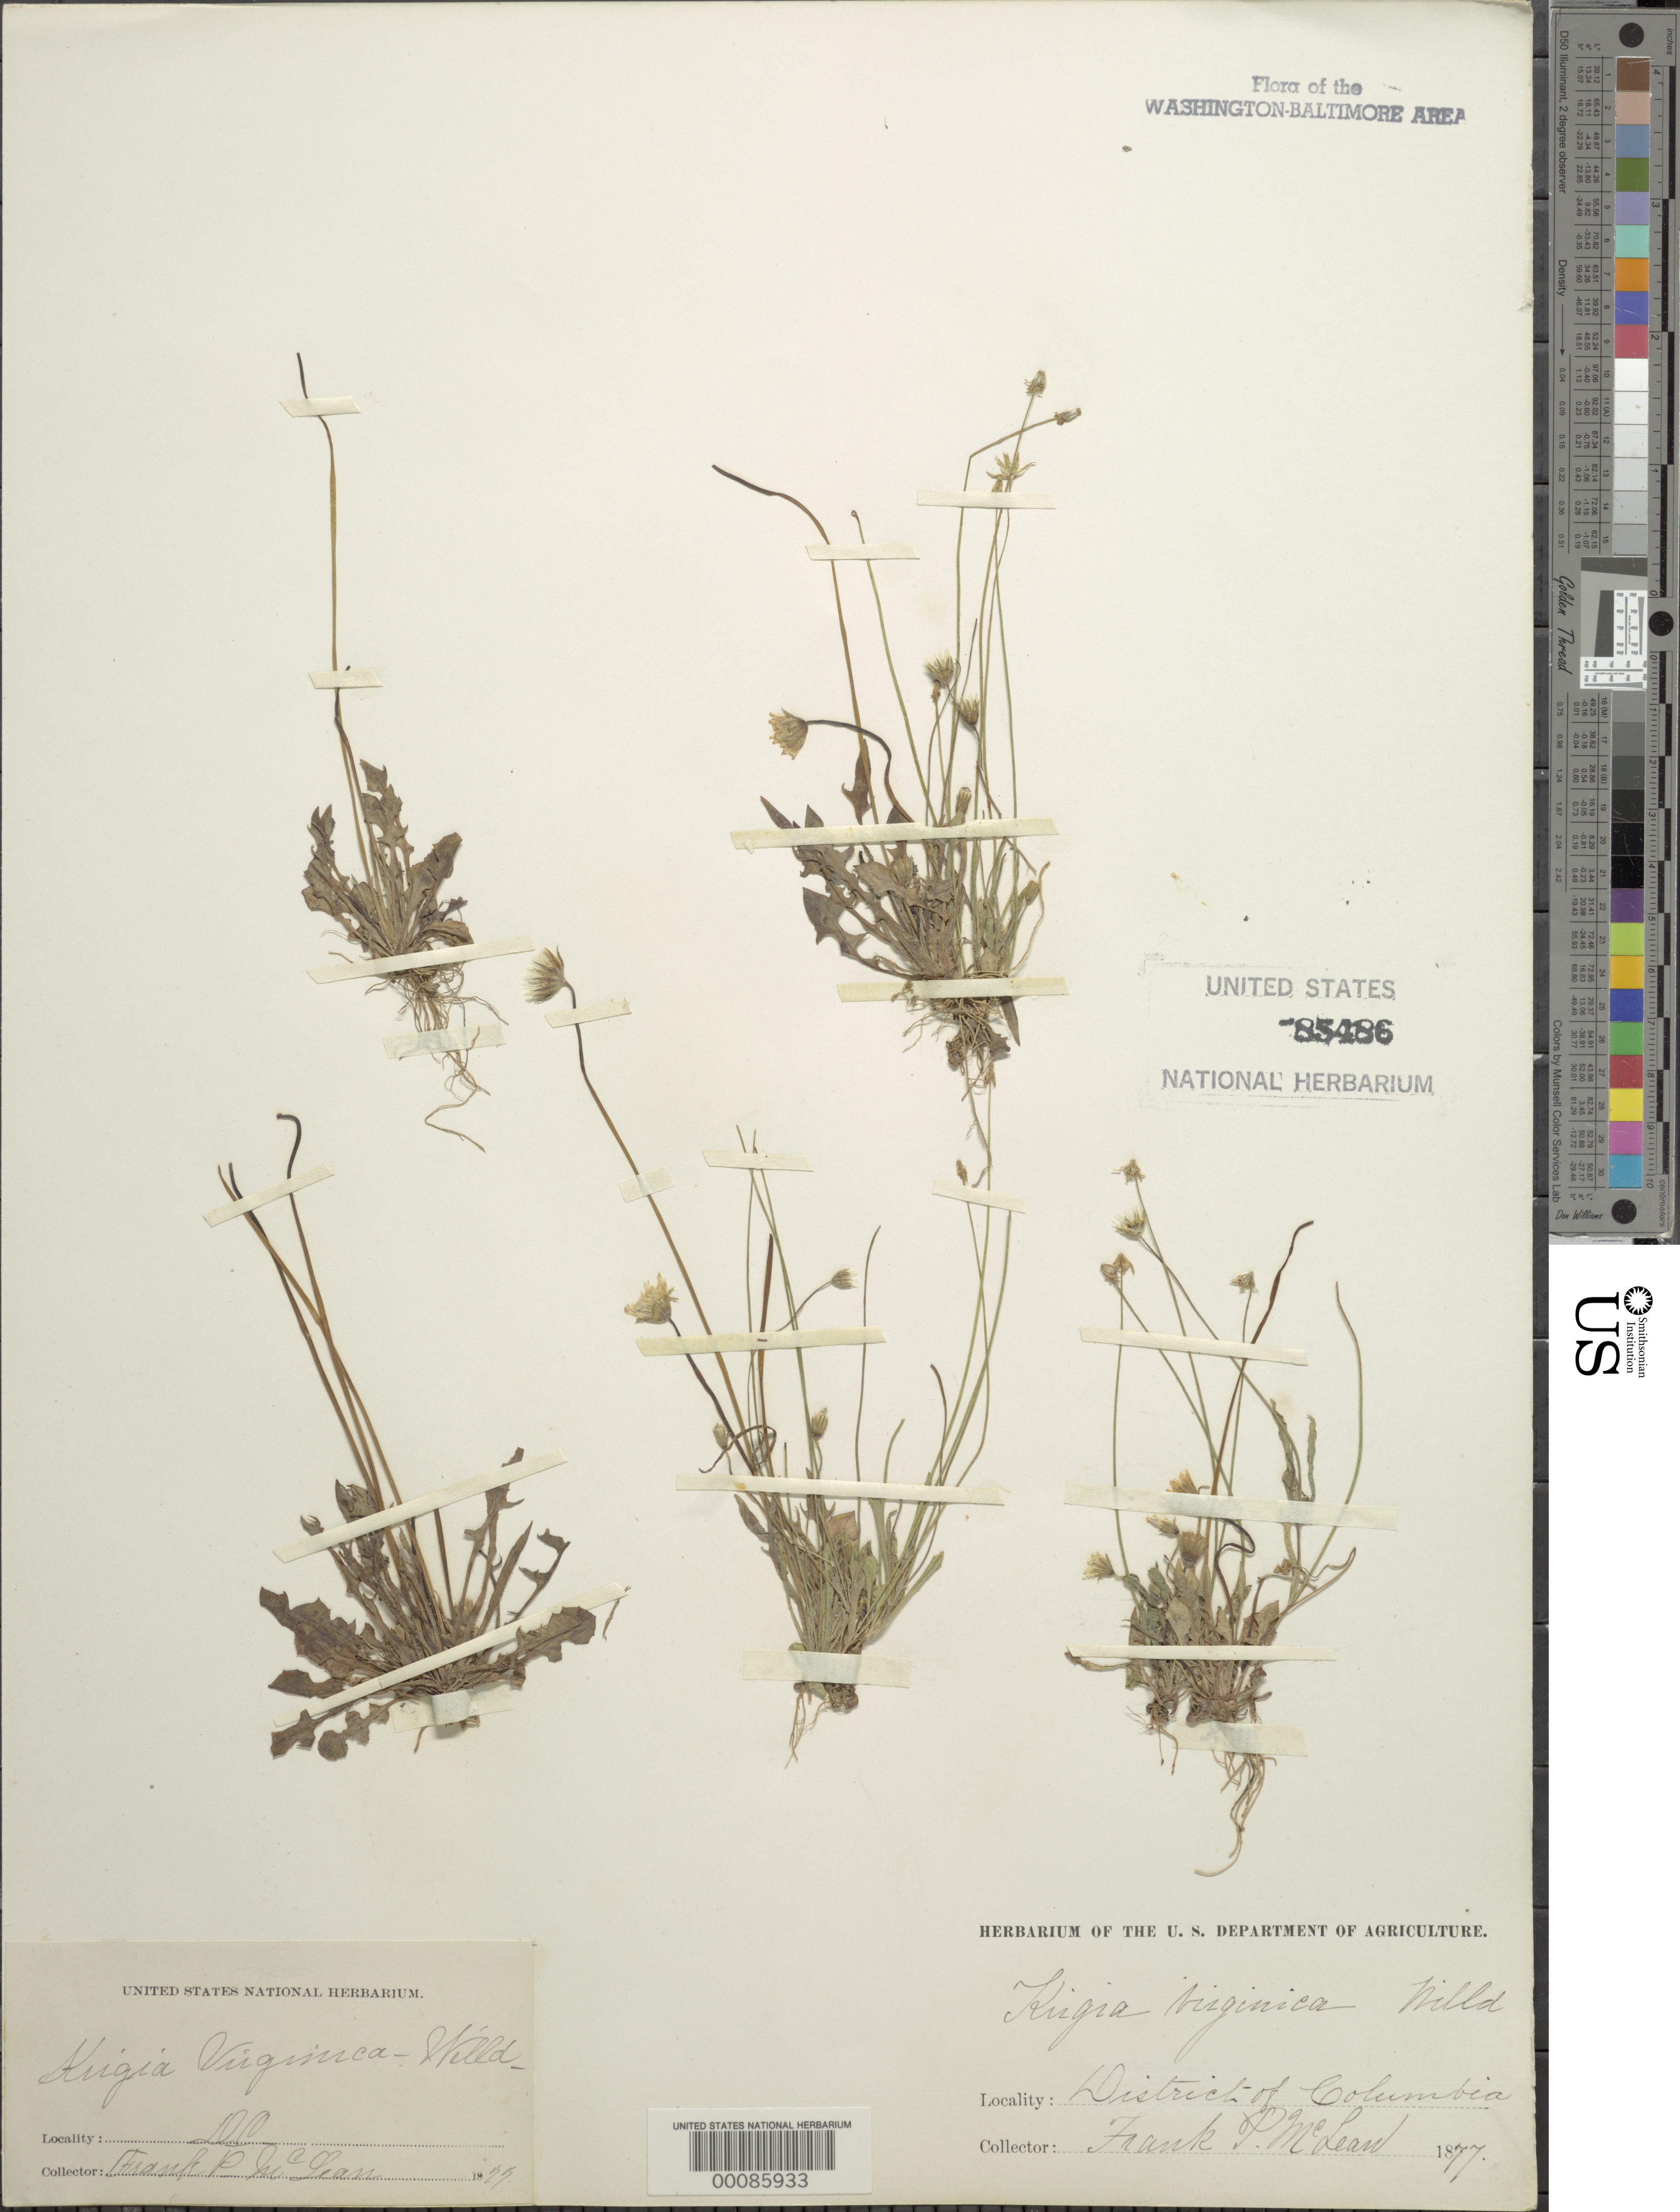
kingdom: Plantae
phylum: Tracheophyta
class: Magnoliopsida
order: Asterales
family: Asteraceae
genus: Krigia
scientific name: Krigia virginica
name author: (L.) Willd.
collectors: F. McLean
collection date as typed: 1877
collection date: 1877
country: United States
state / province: District of Columbia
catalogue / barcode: US 85486